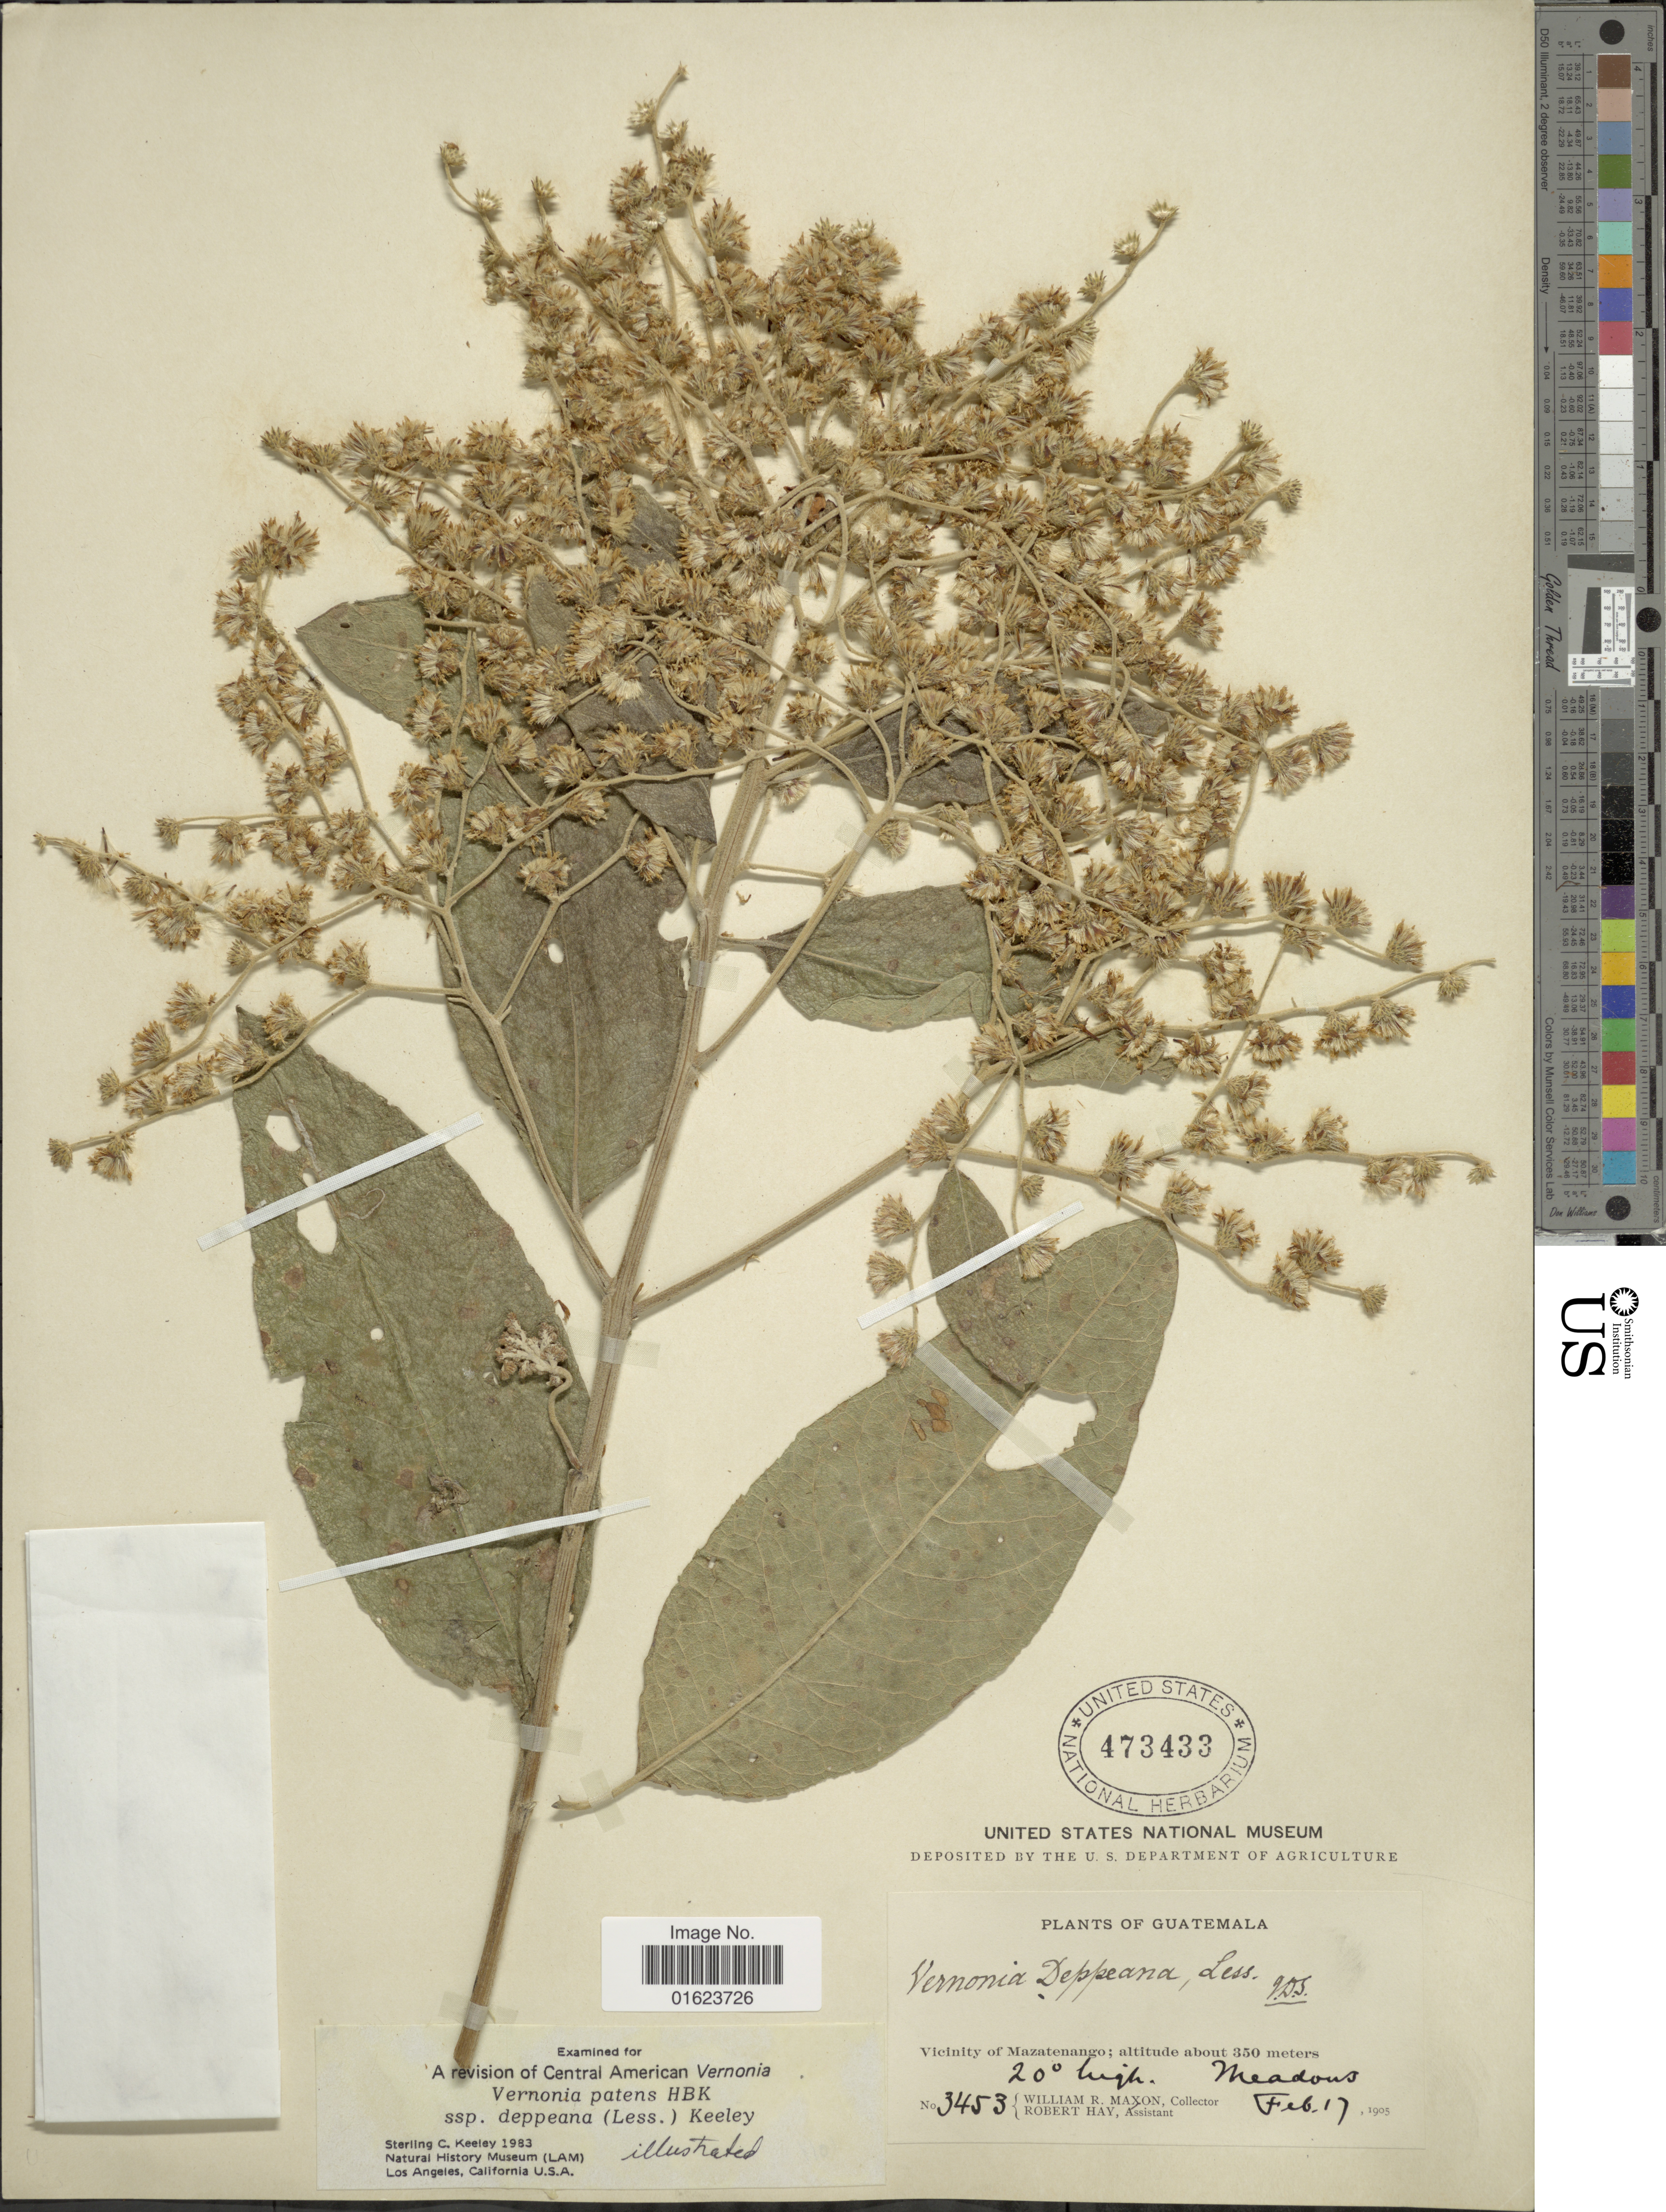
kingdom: Plantae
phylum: Tracheophyta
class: Magnoliopsida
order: Asterales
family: Asteraceae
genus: Vernonanthura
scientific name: Vernonanthura deppeana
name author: (Less.) H. Rob.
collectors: W. R. Maxon & R. H. Hay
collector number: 3453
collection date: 1905-02-01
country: Guatemala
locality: Guatemala. Vicinity of Mazatenango.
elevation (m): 350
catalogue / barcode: US 473433